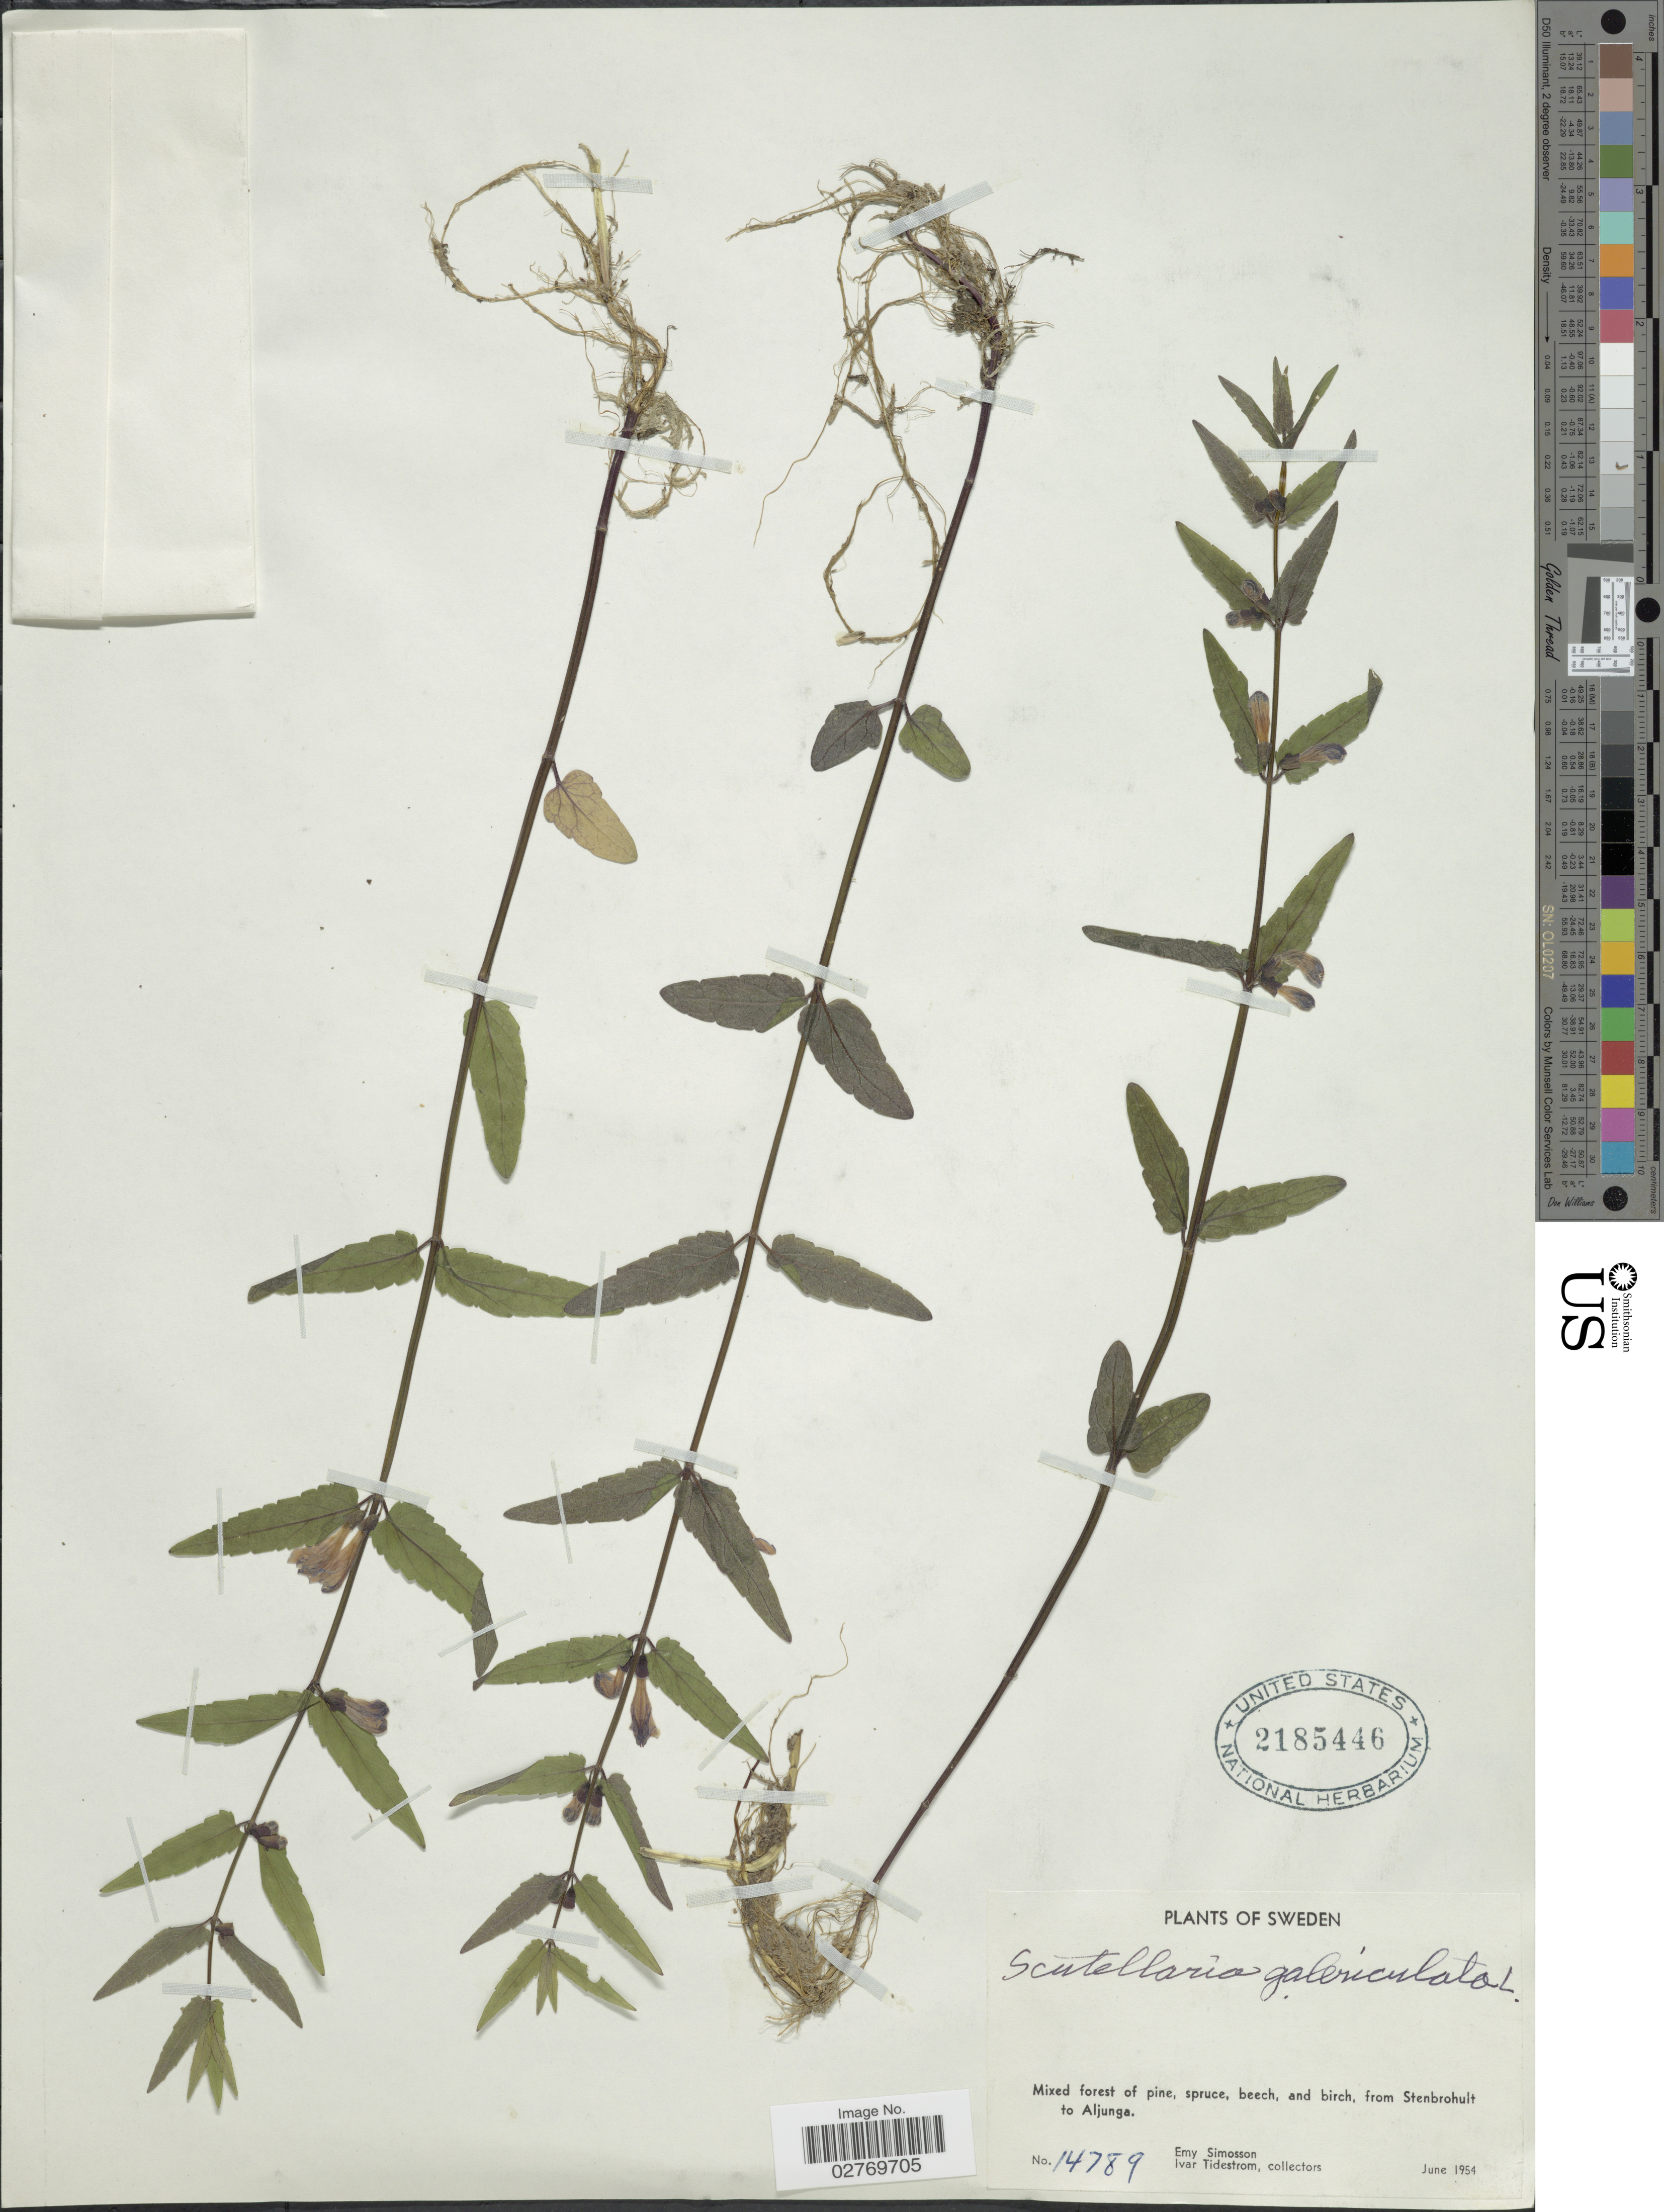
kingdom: Plantae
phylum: Tracheophyta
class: Magnoliopsida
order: Lamiales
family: Lamiaceae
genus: Scutellaria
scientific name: Scutellaria galericulata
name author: L.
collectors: E. Simosson & I. F. Tidestrom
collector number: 14789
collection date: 1954-06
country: Sweden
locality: Mixed forest of pine, spruce, beech, and birch, from Stenbrohult to Aljunga.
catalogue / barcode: US 2185446